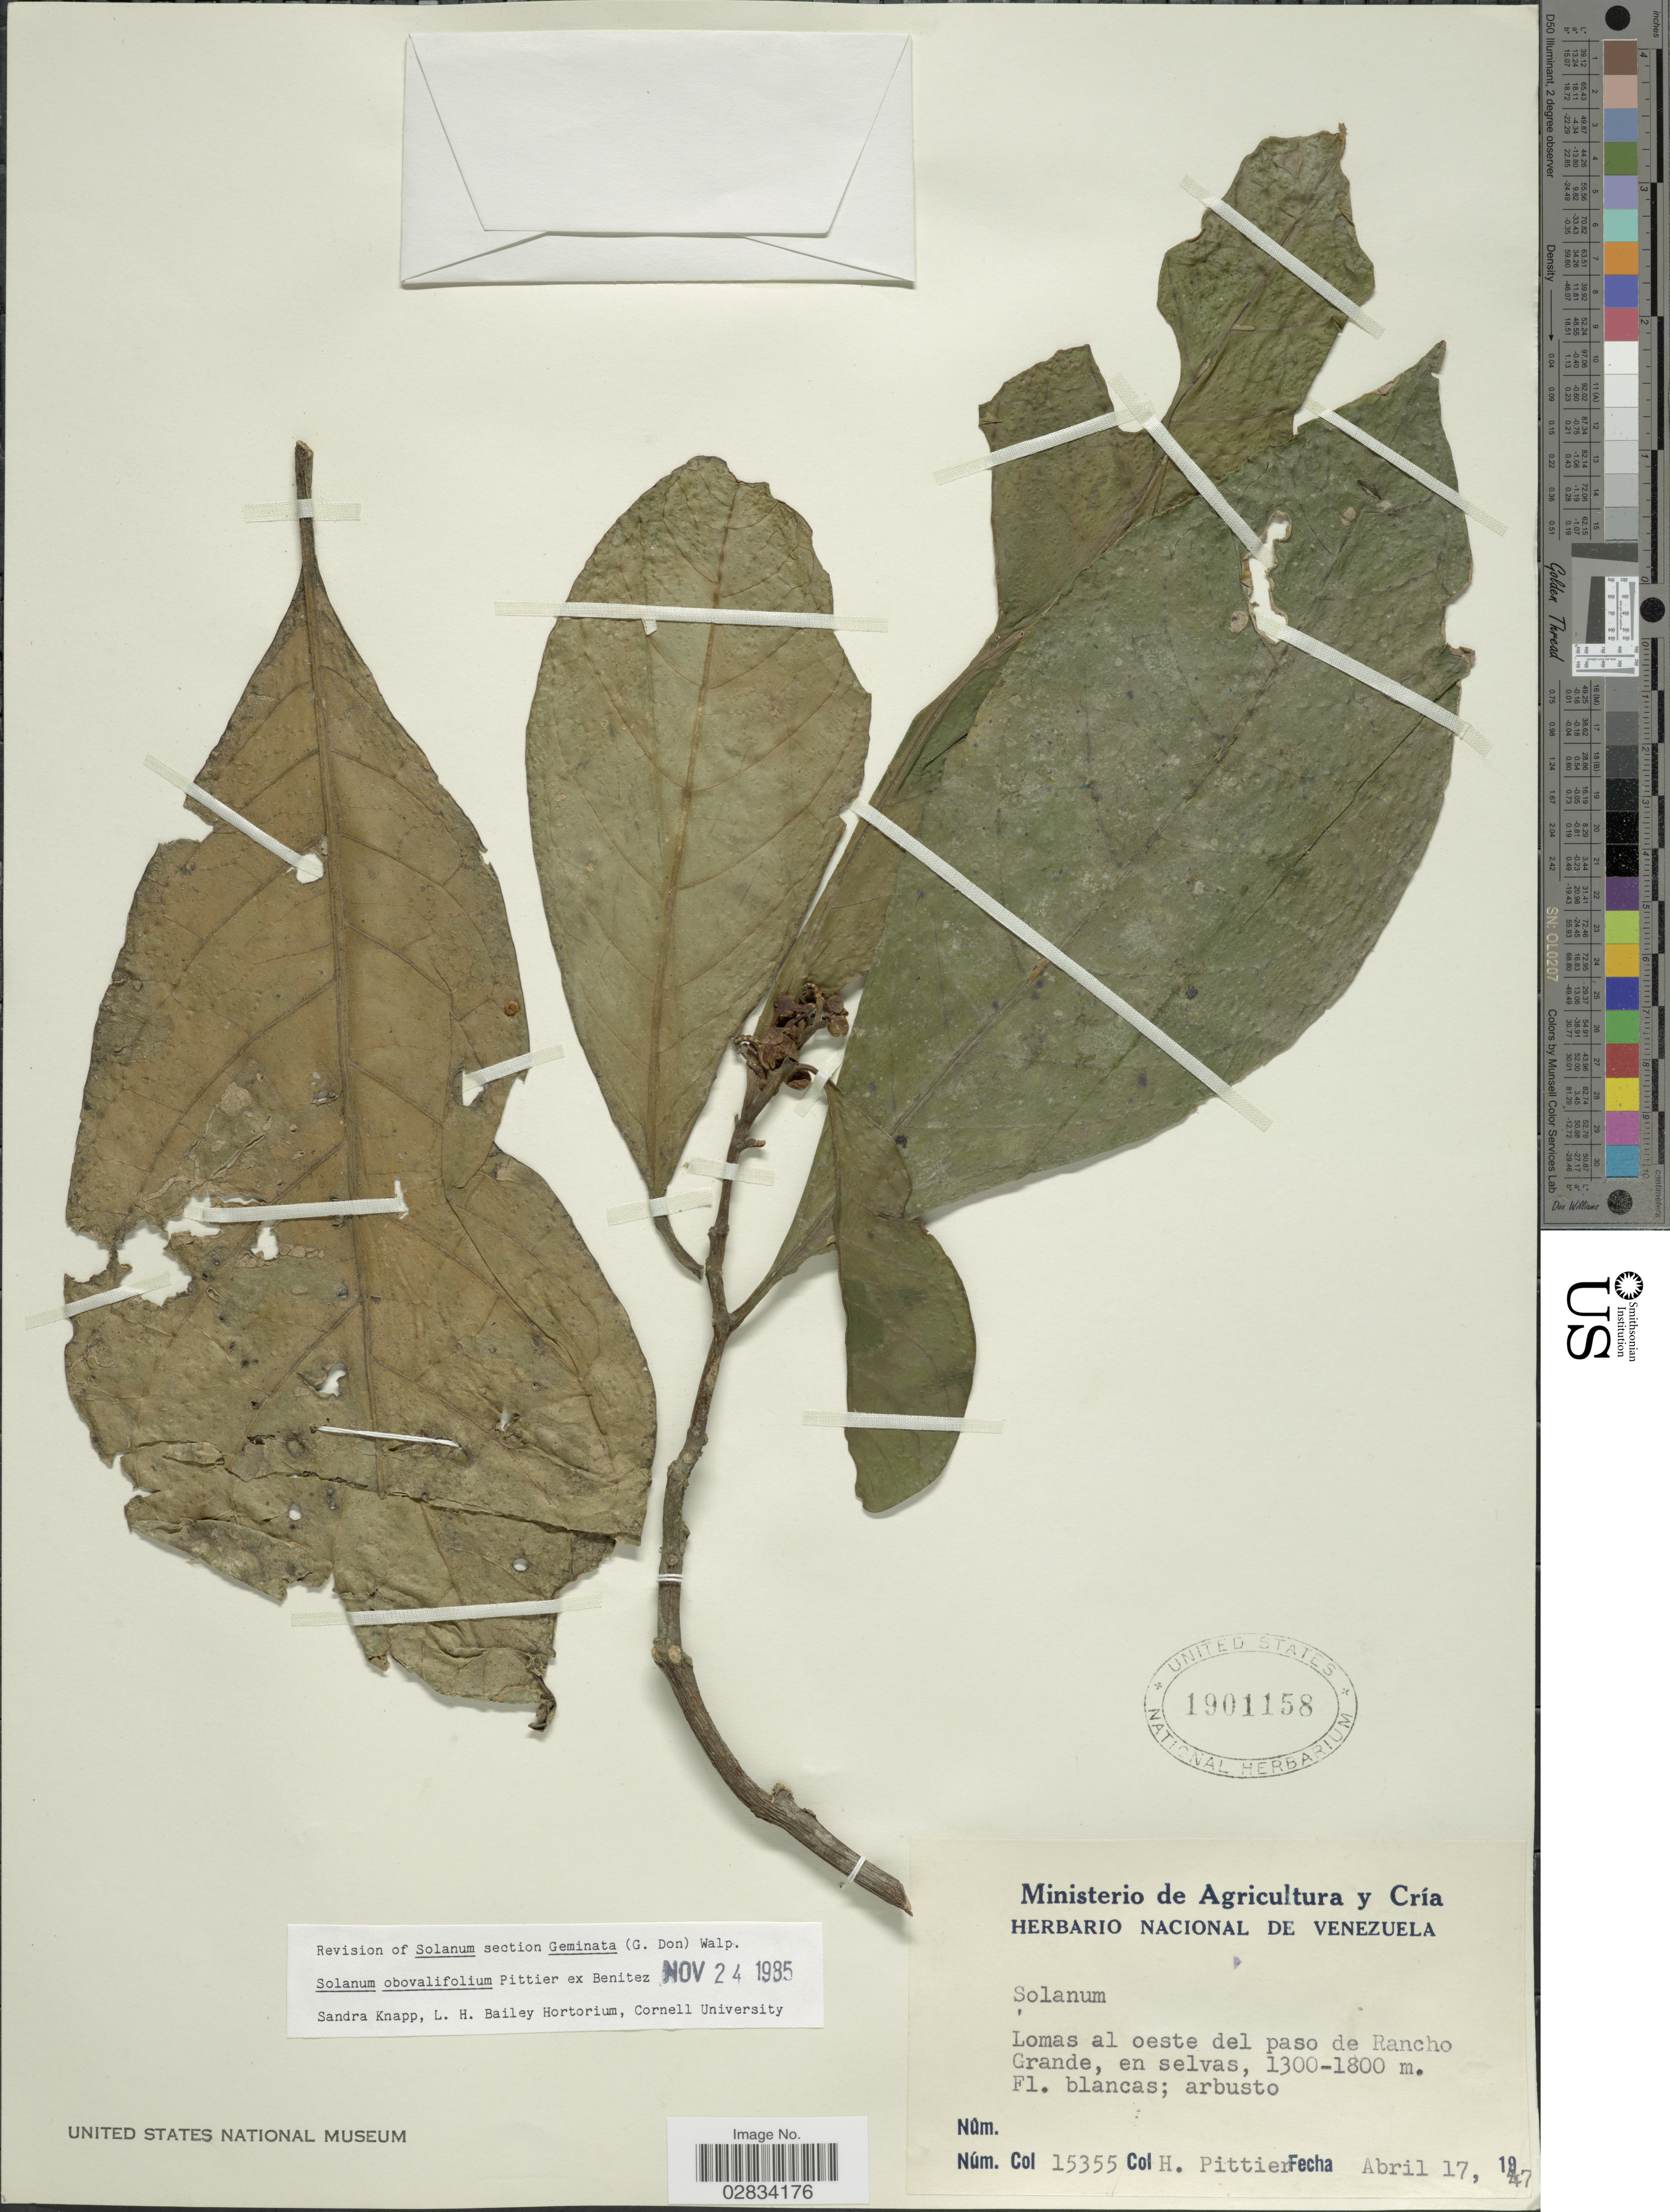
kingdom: Plantae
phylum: Tracheophyta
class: Magnoliopsida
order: Solanales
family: Solanaceae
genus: Solanum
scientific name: Solanum obovalifolium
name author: Benítez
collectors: H. F. Pittier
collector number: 15355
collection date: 1947-04-17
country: Venezuela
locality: Lomas al oeste del paso de Rancho Grande, en selvas.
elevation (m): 1300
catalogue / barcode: US 1901158